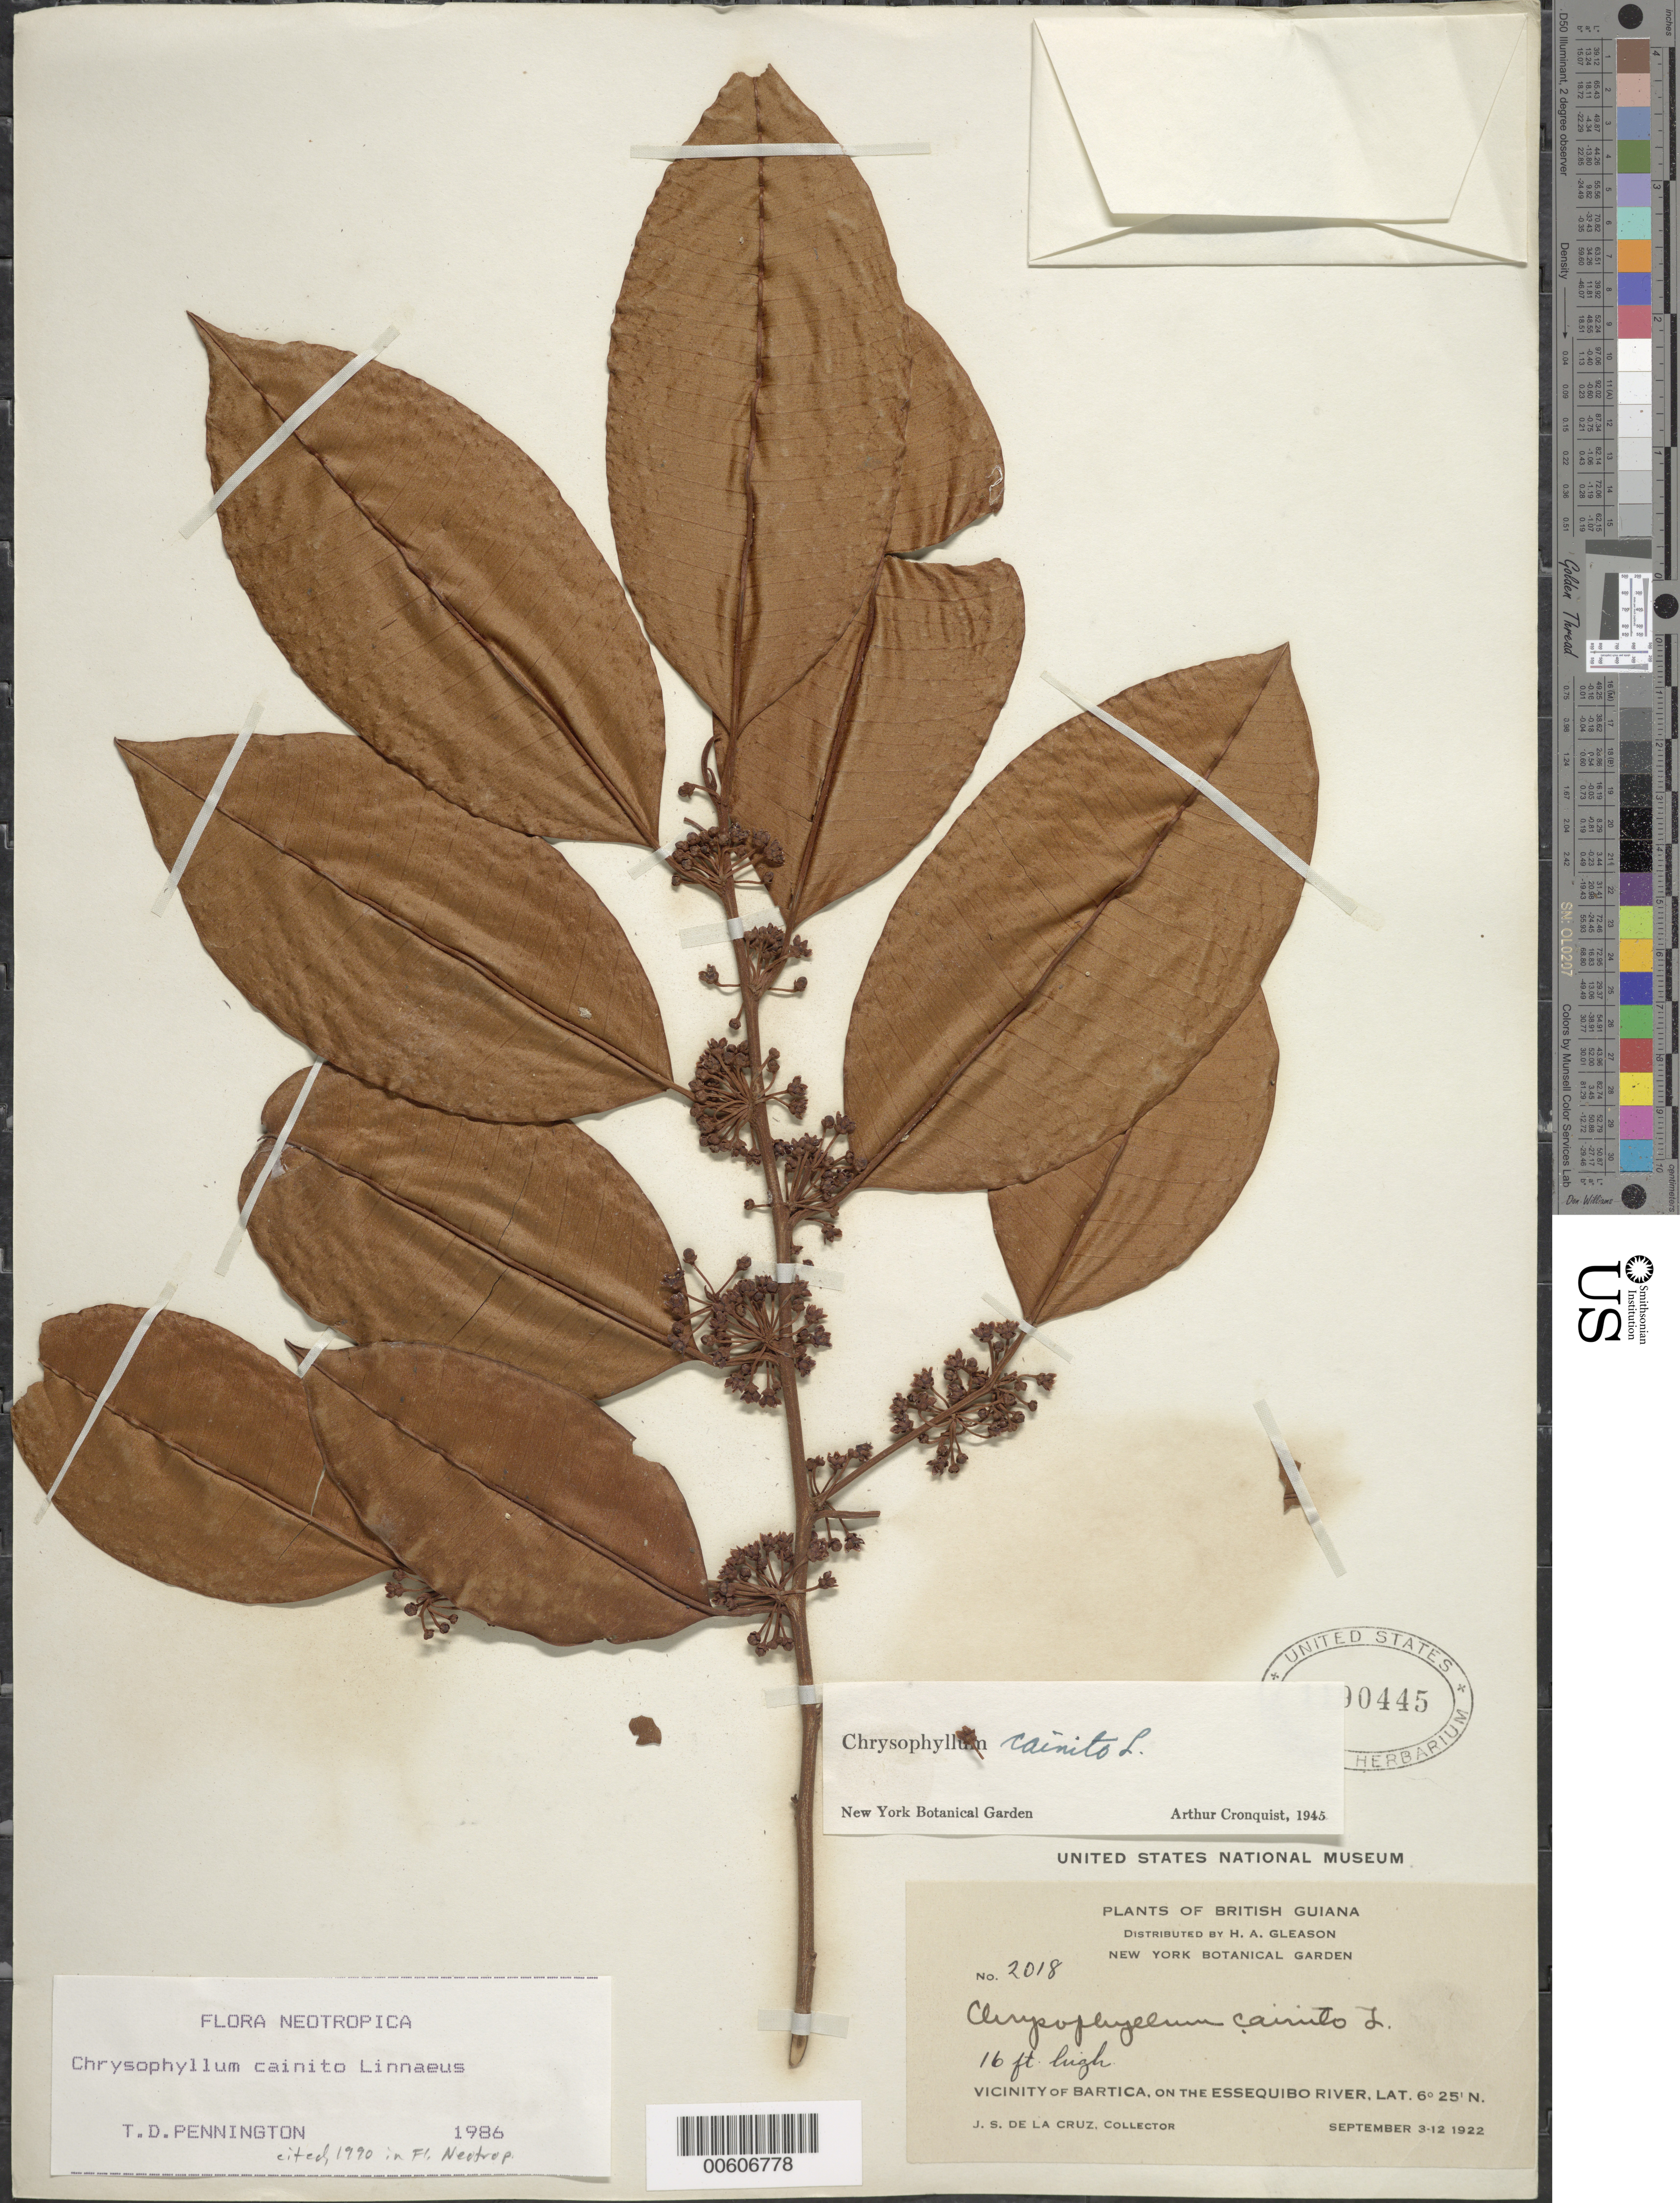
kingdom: Plantae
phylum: Tracheophyta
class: Magnoliopsida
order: Ericales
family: Sapotaceae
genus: Chrysophyllum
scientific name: Chrysophyllum cainito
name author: L.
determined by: Pennington, T. D., (K)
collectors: J. S. de la Cruz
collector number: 2018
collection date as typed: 3-Sep-22 to 12-Sep-22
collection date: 1922-09-03/1922-09-12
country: Guyana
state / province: Cuyuni-Mazaruni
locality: Bartica, vic., on the Essequibo River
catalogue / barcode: US 1190445